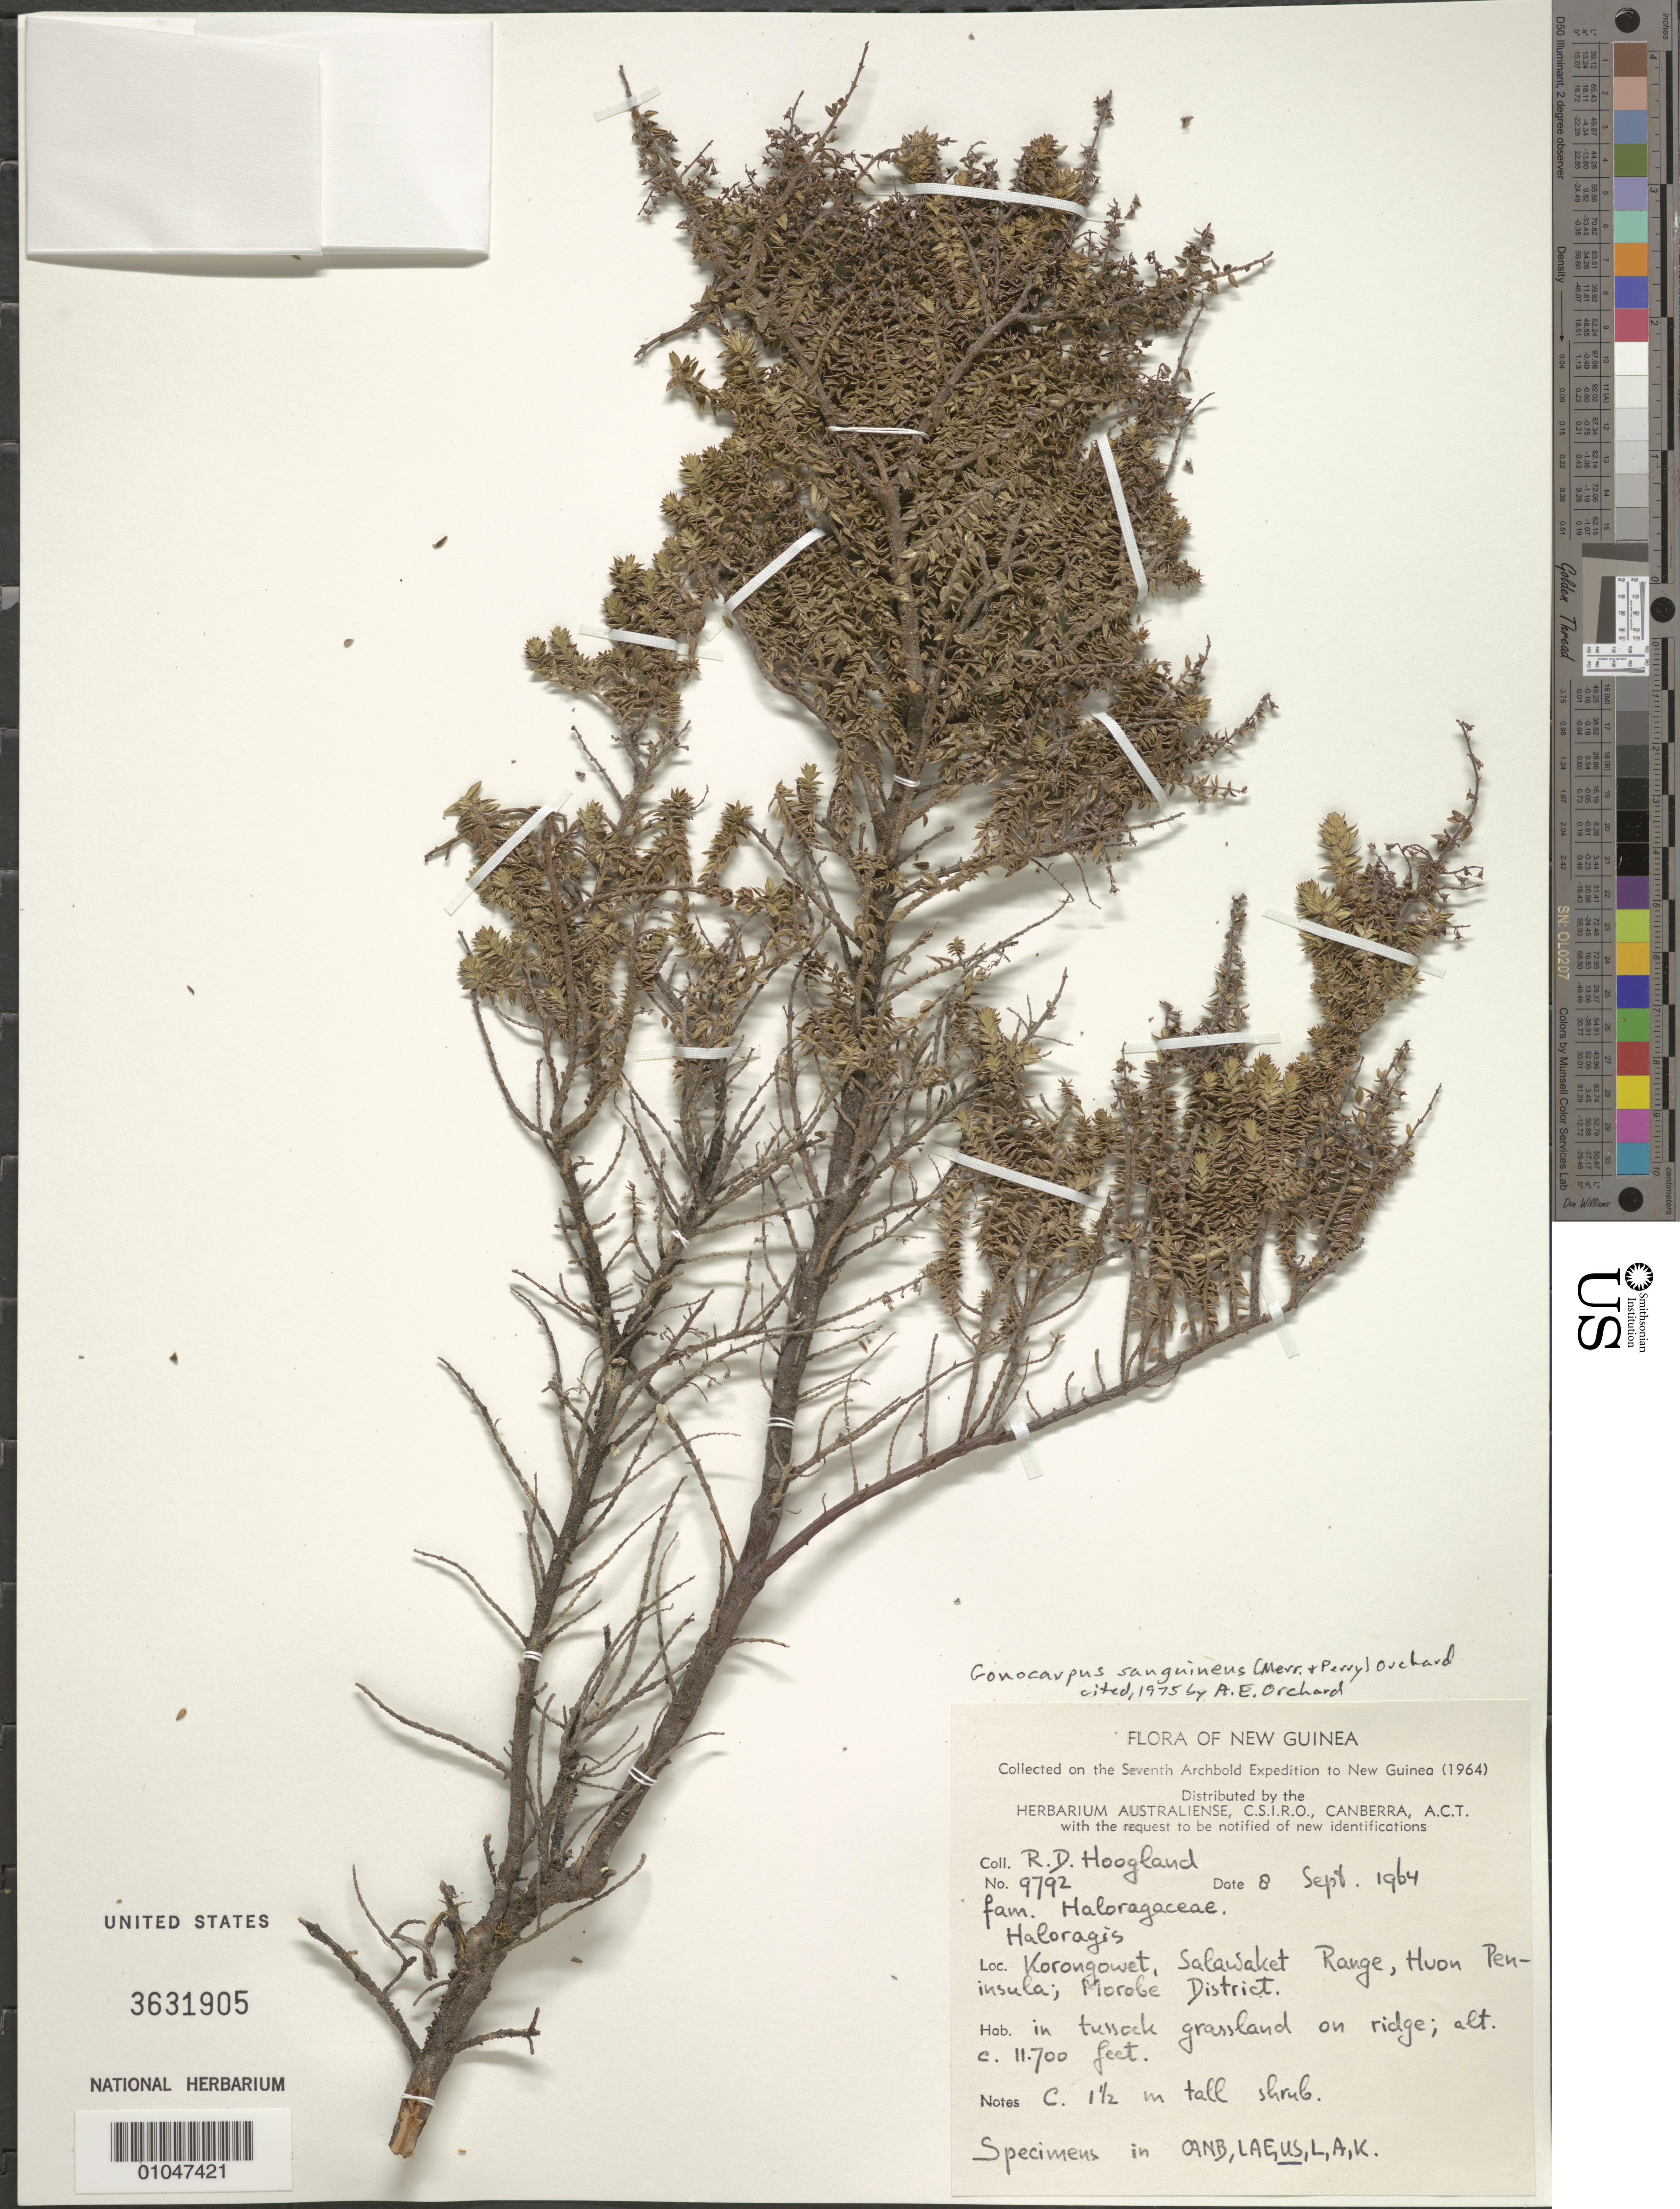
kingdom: Plantae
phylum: Tracheophyta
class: Magnoliopsida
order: Saxifragales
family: Haloragaceae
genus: Gonocarpus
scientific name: Gonocarpus sanguineus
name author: (Merr. & L.M. Perry) Orchard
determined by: Orchard, A. E.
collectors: R. D. Hoogland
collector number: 9792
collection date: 1964-09-08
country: Papua New Guinea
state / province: Morobe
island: New Guinea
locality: Korongowet, Salawaket Range, Huon Peninsula.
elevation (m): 3566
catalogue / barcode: US 3631905